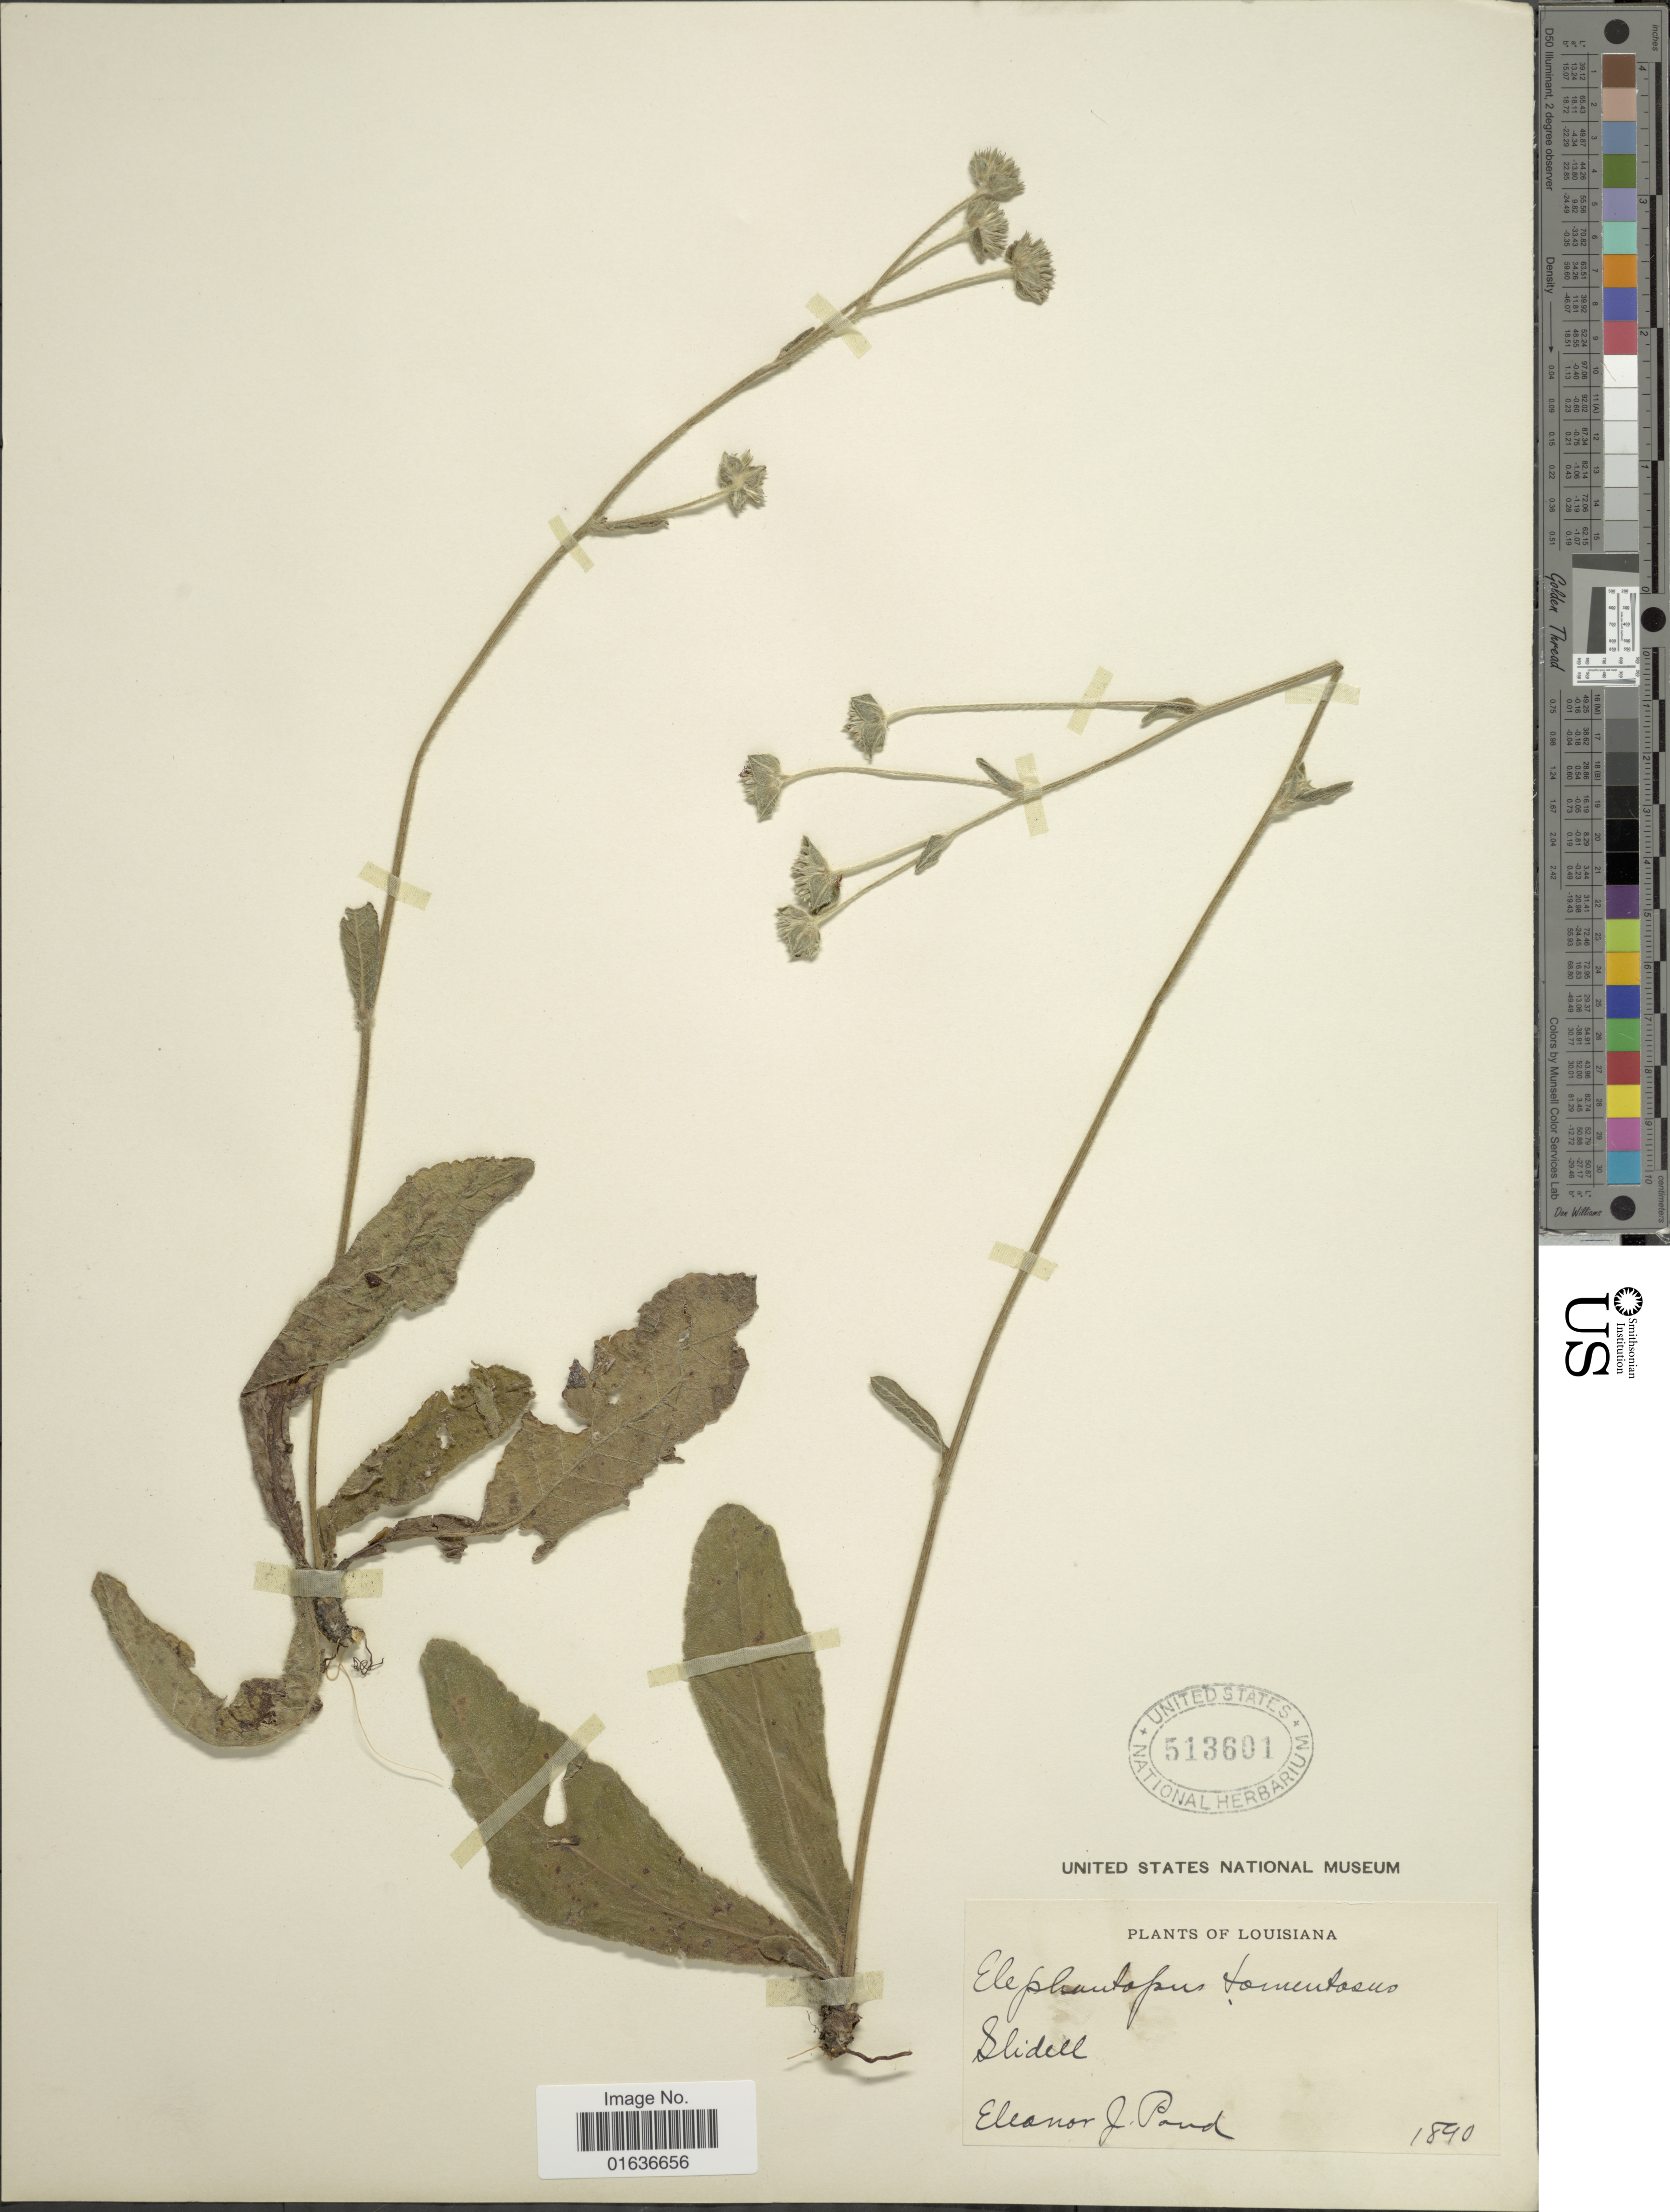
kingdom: Plantae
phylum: Tracheophyta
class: Magnoliopsida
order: Asterales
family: Asteraceae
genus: Elephantopus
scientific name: Elephantopus elatus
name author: Bertol.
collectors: E. Pond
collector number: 1890?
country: United States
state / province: Louisiana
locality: Slidell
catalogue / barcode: US 513601